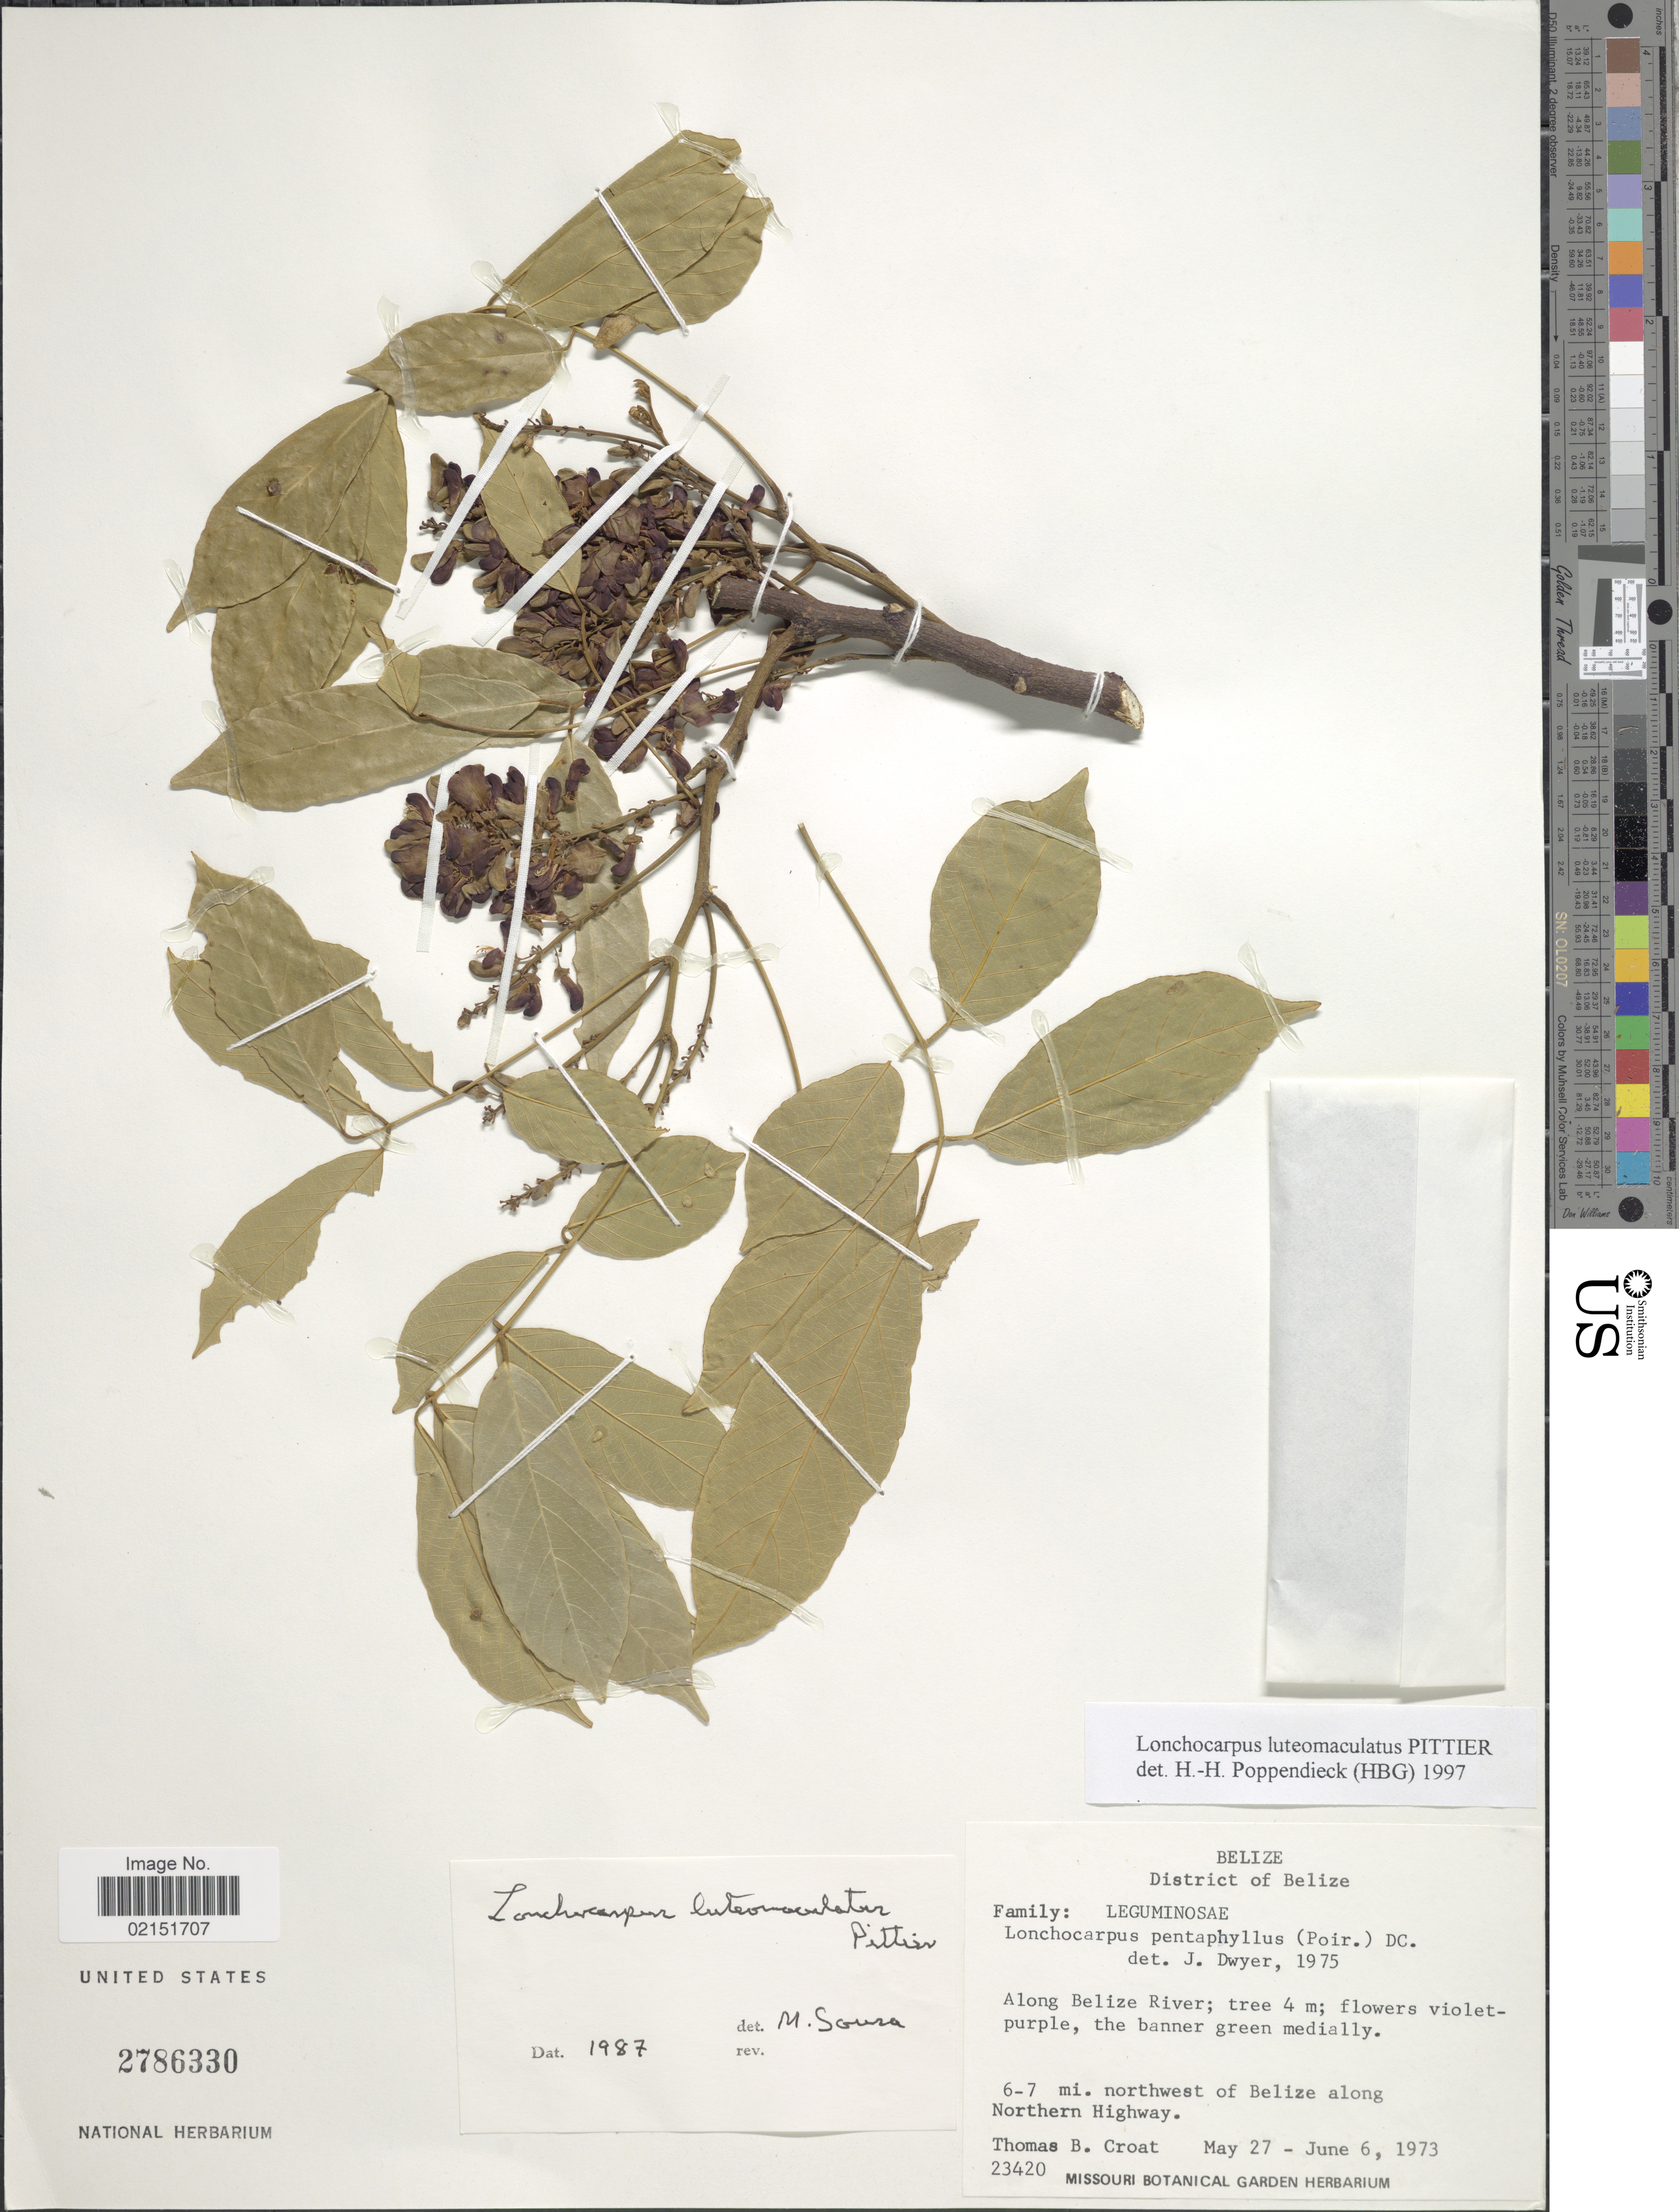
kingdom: Plantae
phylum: Tracheophyta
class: Magnoliopsida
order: Fabales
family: Fabaceae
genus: Lonchocarpus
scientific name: Lonchocarpus luteomaculatus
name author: Pittier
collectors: T. B. Croat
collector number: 23420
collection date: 1973-05-27/1973-06-06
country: Belize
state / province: Belize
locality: Along Belize River; 6-7 mi. northwest of Belize along Northern Highway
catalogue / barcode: US 2786330